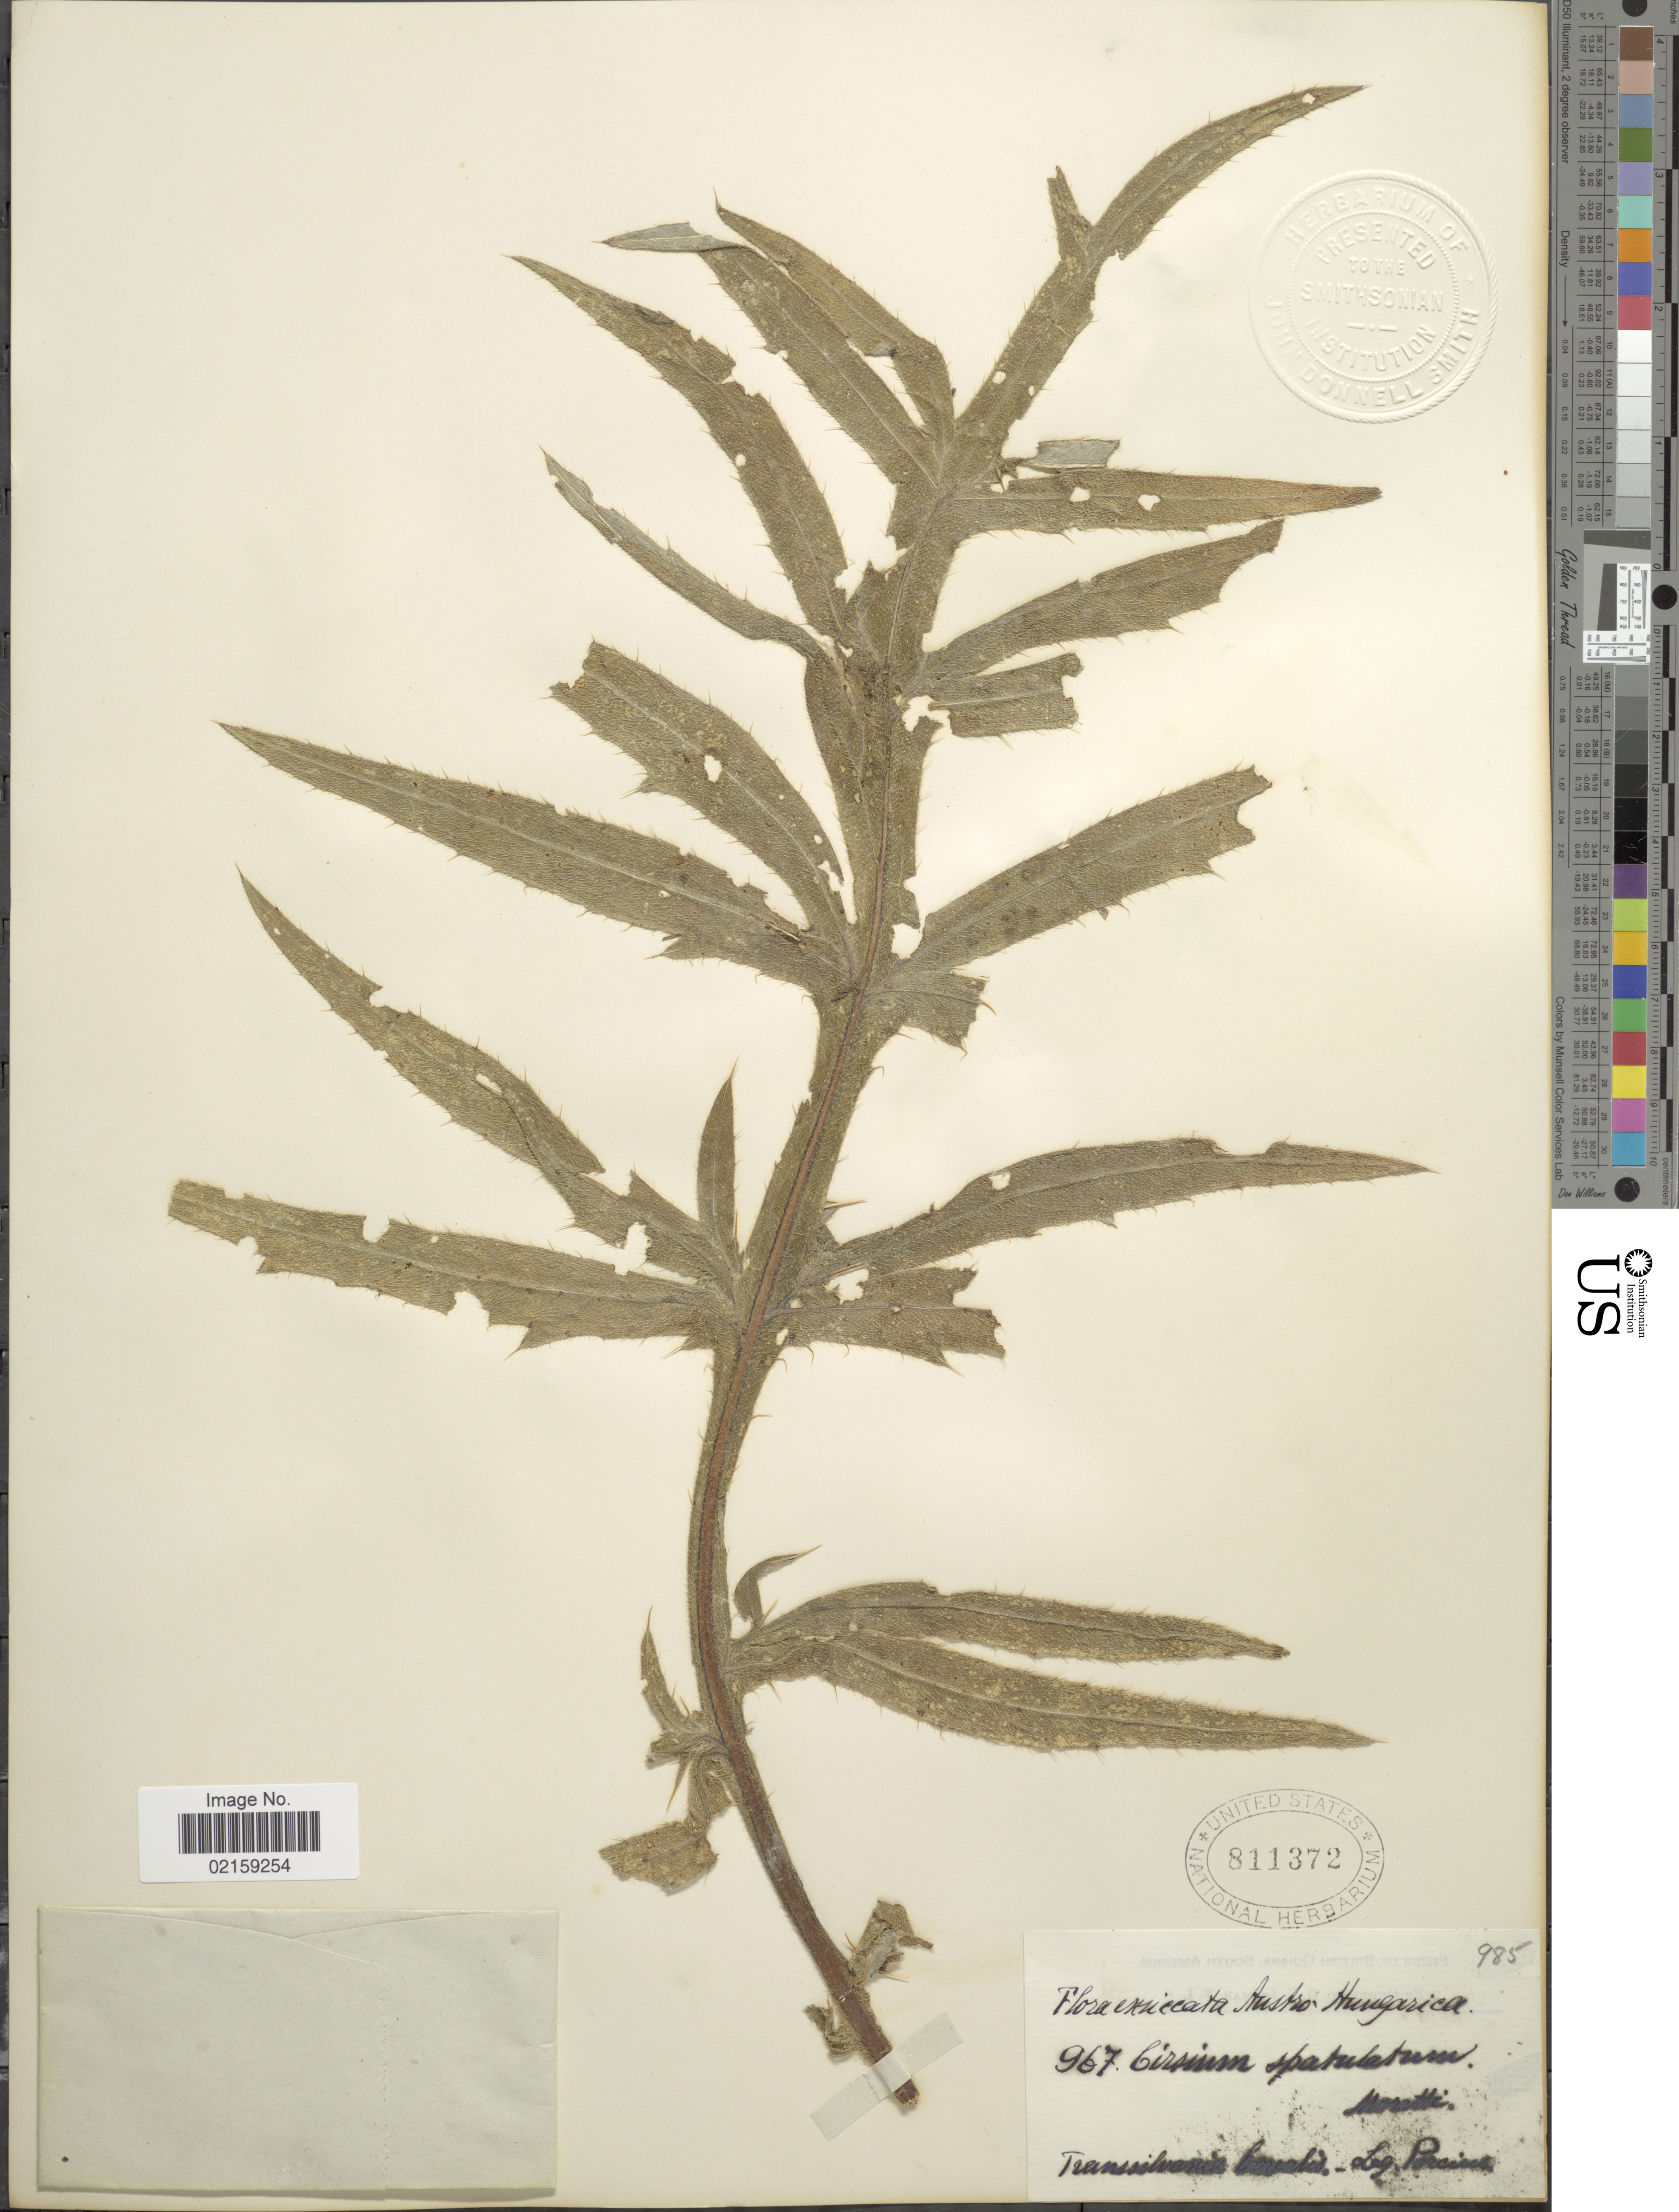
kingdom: Plantae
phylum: Tracheophyta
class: Magnoliopsida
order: Asterales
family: Asteraceae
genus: Cirsium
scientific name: Cirsium spathulatum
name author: (Moretti) Gaudin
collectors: F. Porcius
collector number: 967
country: Hungary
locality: Transilvanio boualis [interpreted]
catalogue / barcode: US 811372